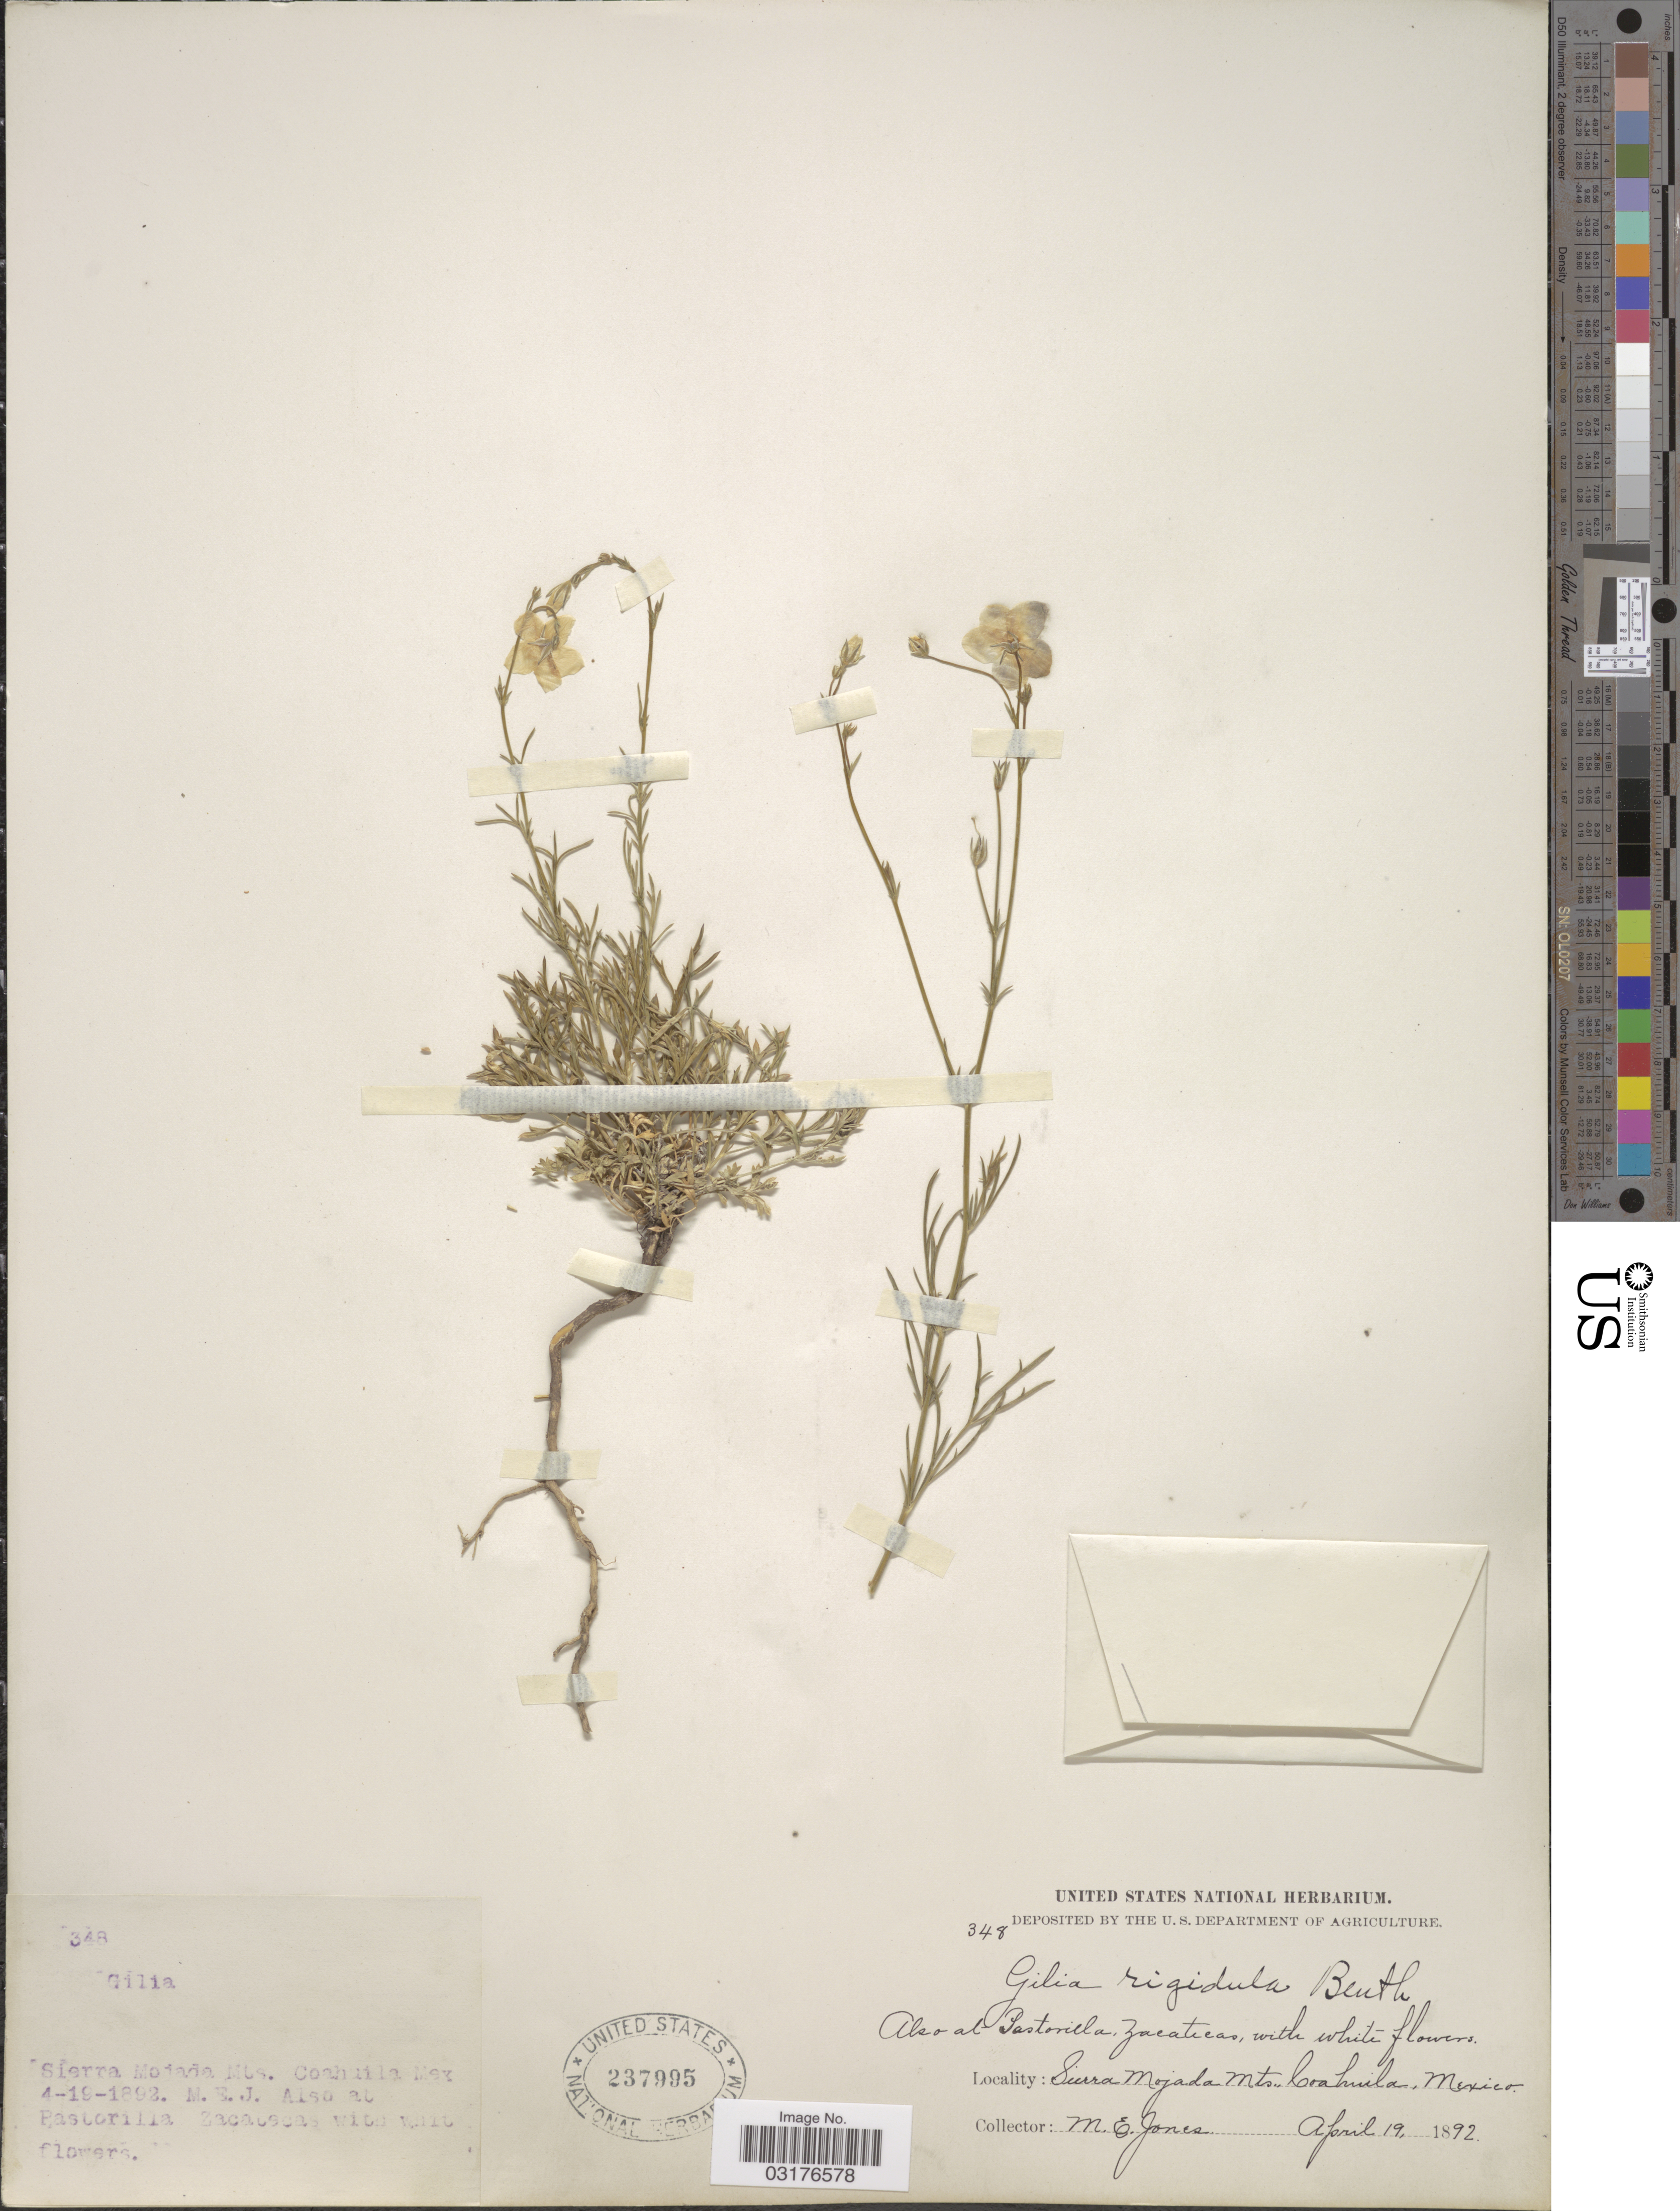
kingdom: Plantae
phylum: Tracheophyta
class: Magnoliopsida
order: Ericales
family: Polemoniaceae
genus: Giliastrum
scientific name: Giliastrum stewartii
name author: (I.M. Johnst.) J.M. Porter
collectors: M. E. Jones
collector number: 348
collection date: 1892-04-19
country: Mexico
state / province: Coahuila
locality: Sierra Mojada Mts.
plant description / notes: Cited by I.M. Johnston in J. Arnold Arbor. 24(1): 94. 1943.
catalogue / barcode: US 237995